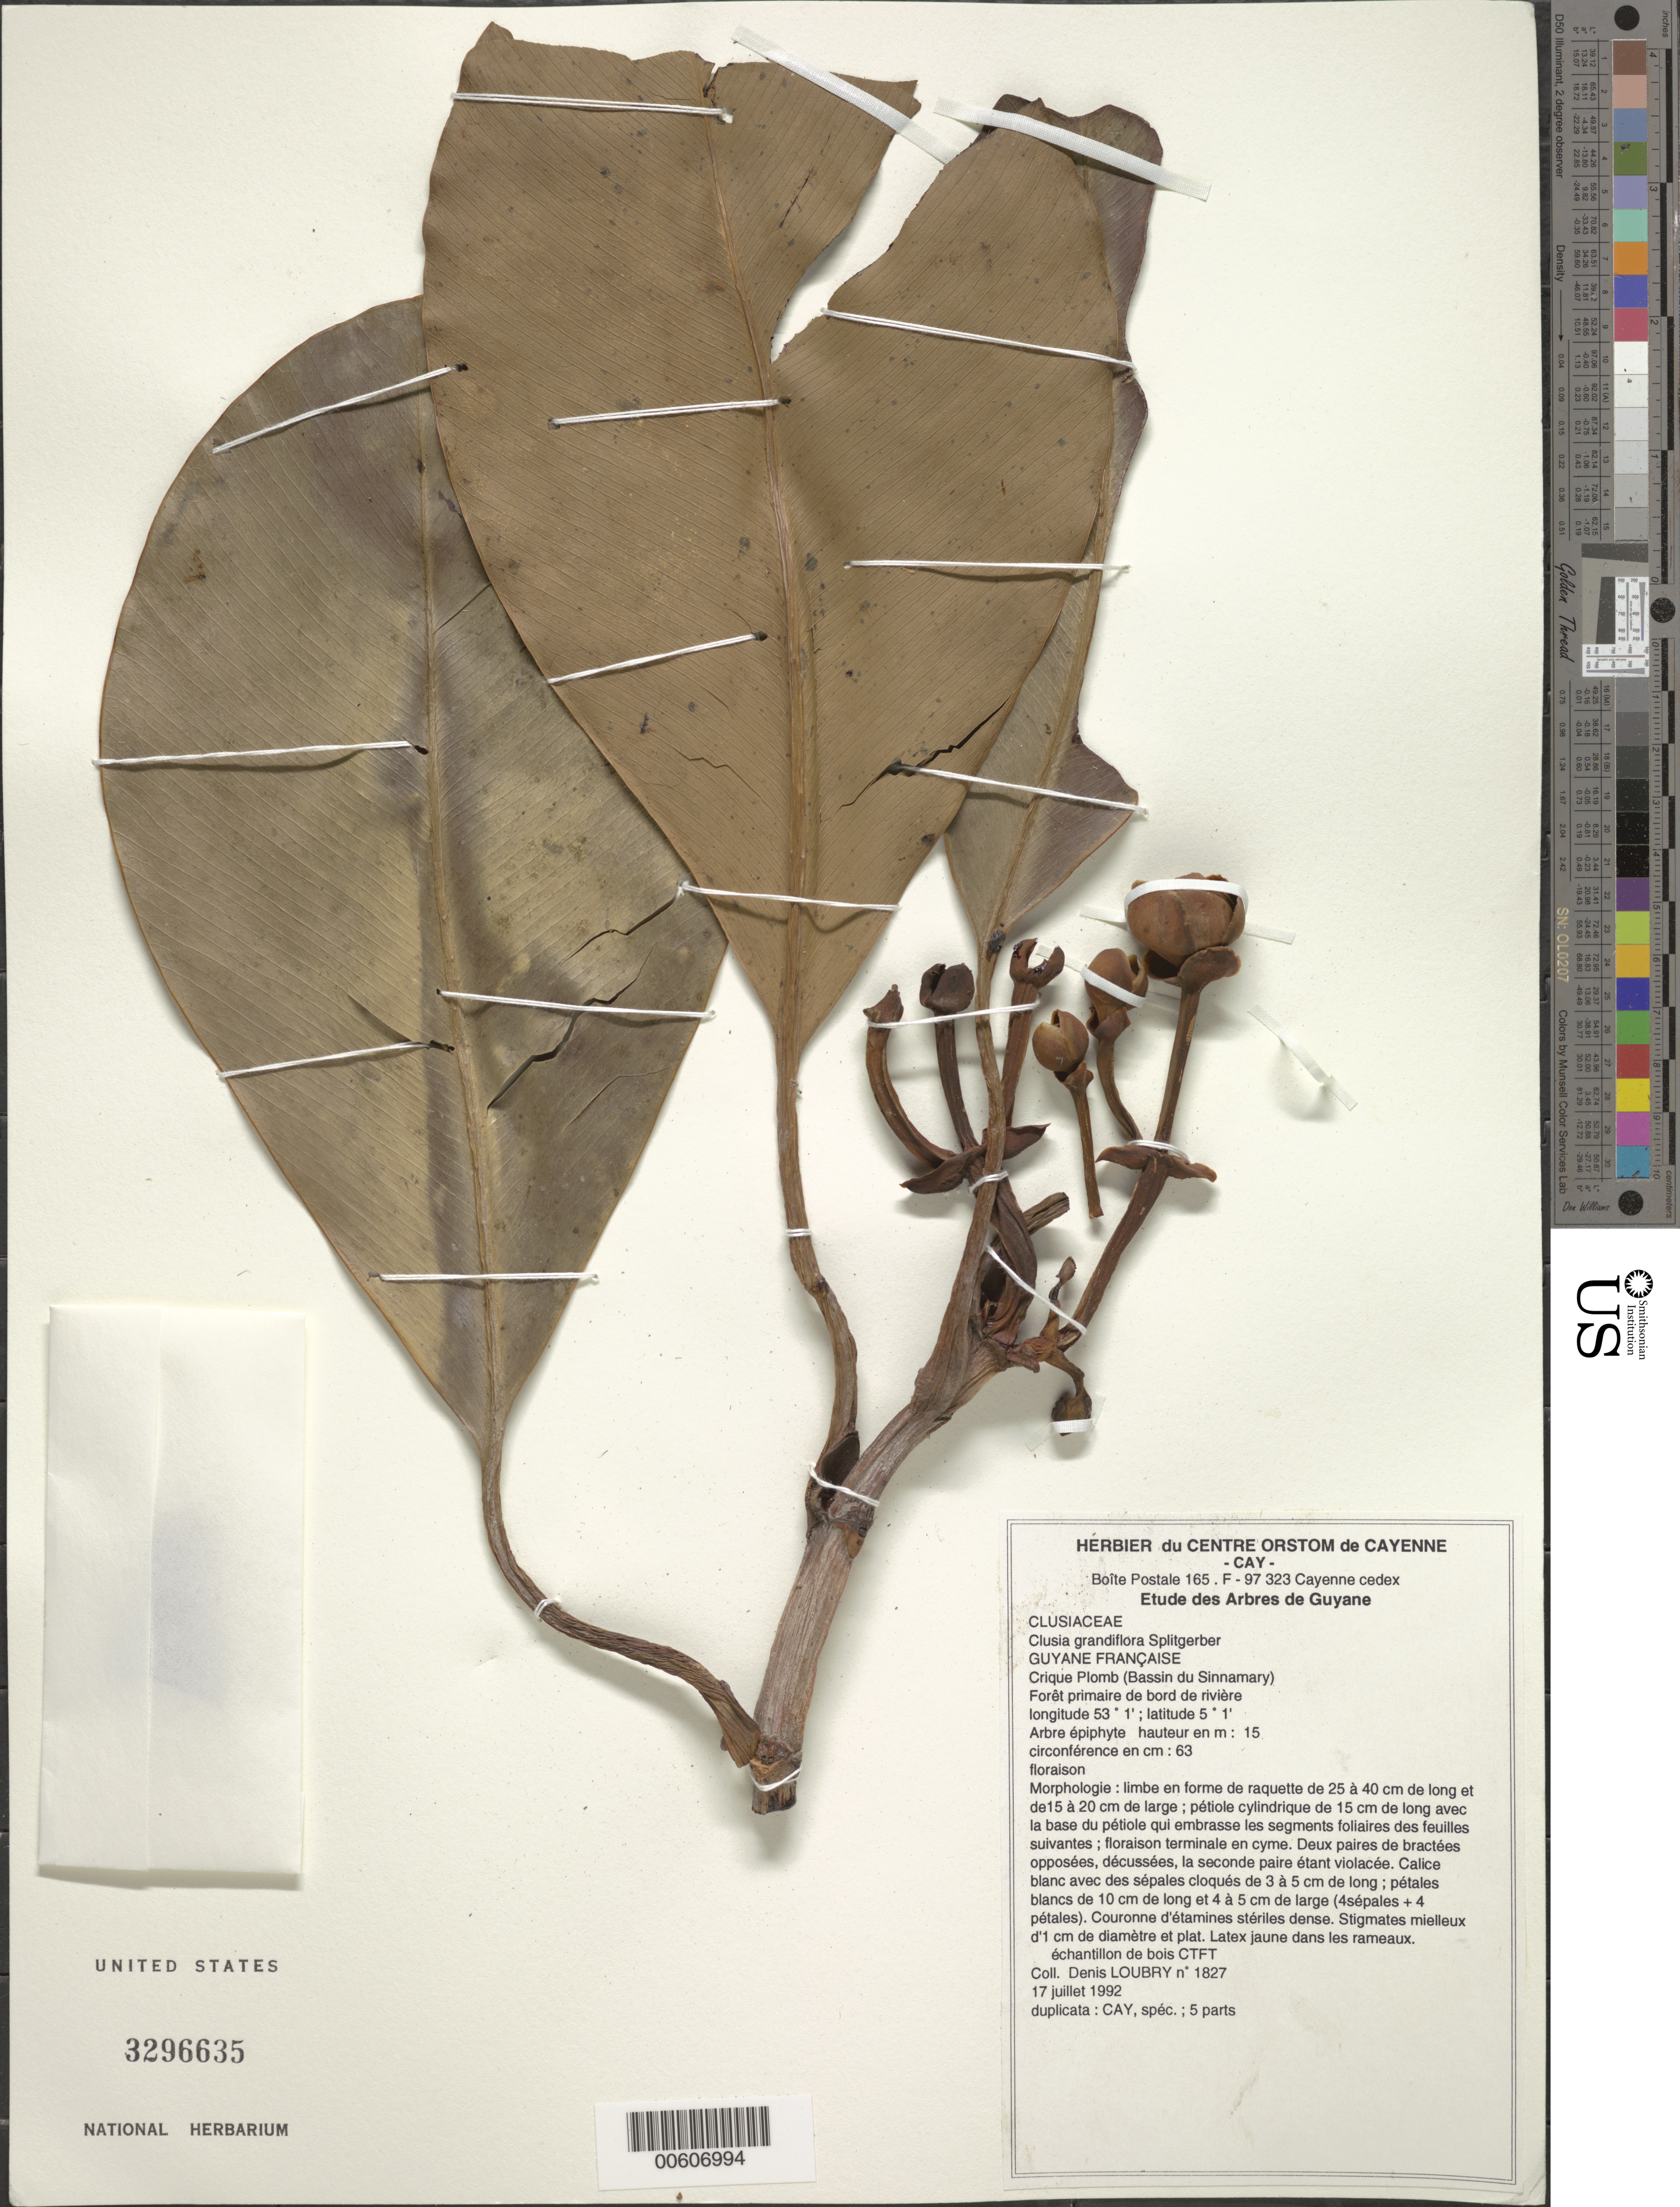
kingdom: Plantae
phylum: Tracheophyta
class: Magnoliopsida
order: Malpighiales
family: Clusiaceae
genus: Clusia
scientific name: Clusia grandiflora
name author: Splitg.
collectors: D. Loubry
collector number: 1827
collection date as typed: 17-Jul-92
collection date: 1992-07-17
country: French Guiana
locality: Crique Plomb, Bassin du Sinnamary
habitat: Foret primaire de bord de riviere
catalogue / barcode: US 3296635